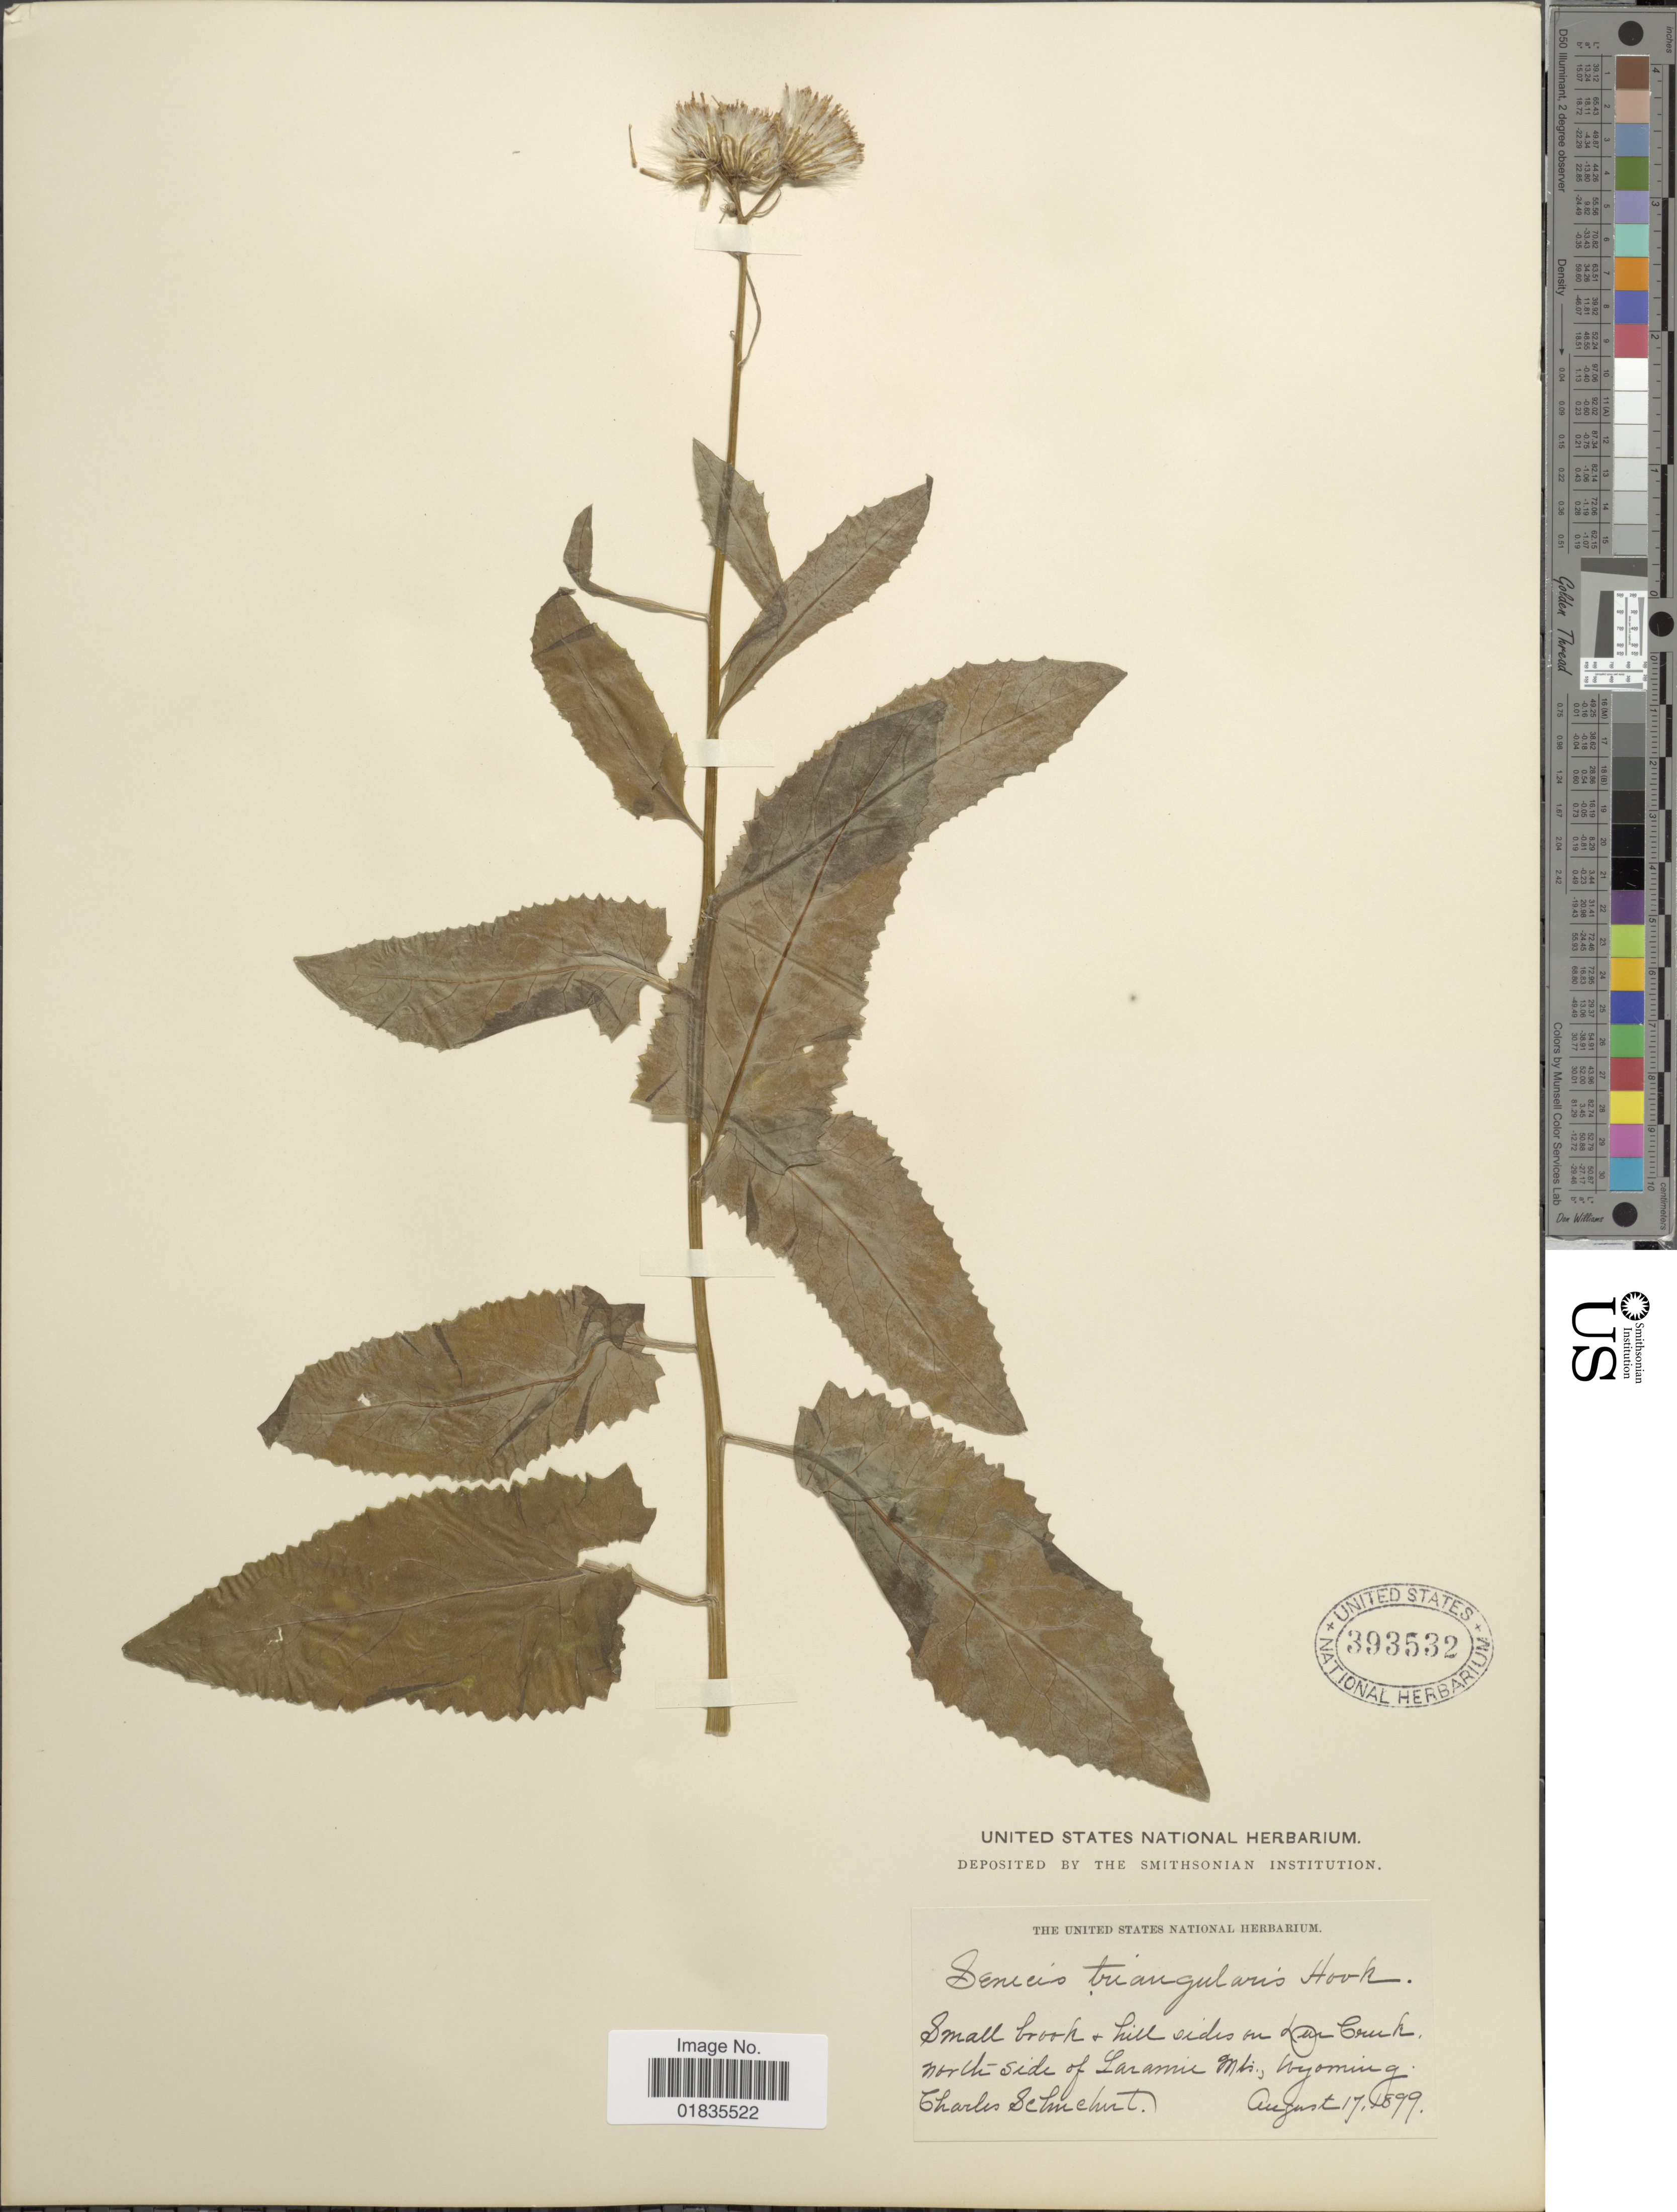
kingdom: Plantae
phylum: Tracheophyta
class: Magnoliopsida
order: Asterales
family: Asteraceae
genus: Senecio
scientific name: Senecio triangularis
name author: Hook.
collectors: C. Schuchert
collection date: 1899-08-17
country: United States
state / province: Wyoming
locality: Small brook+ hill sides in Bear Creek, north-side of Laramie Mts.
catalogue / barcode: US 393532